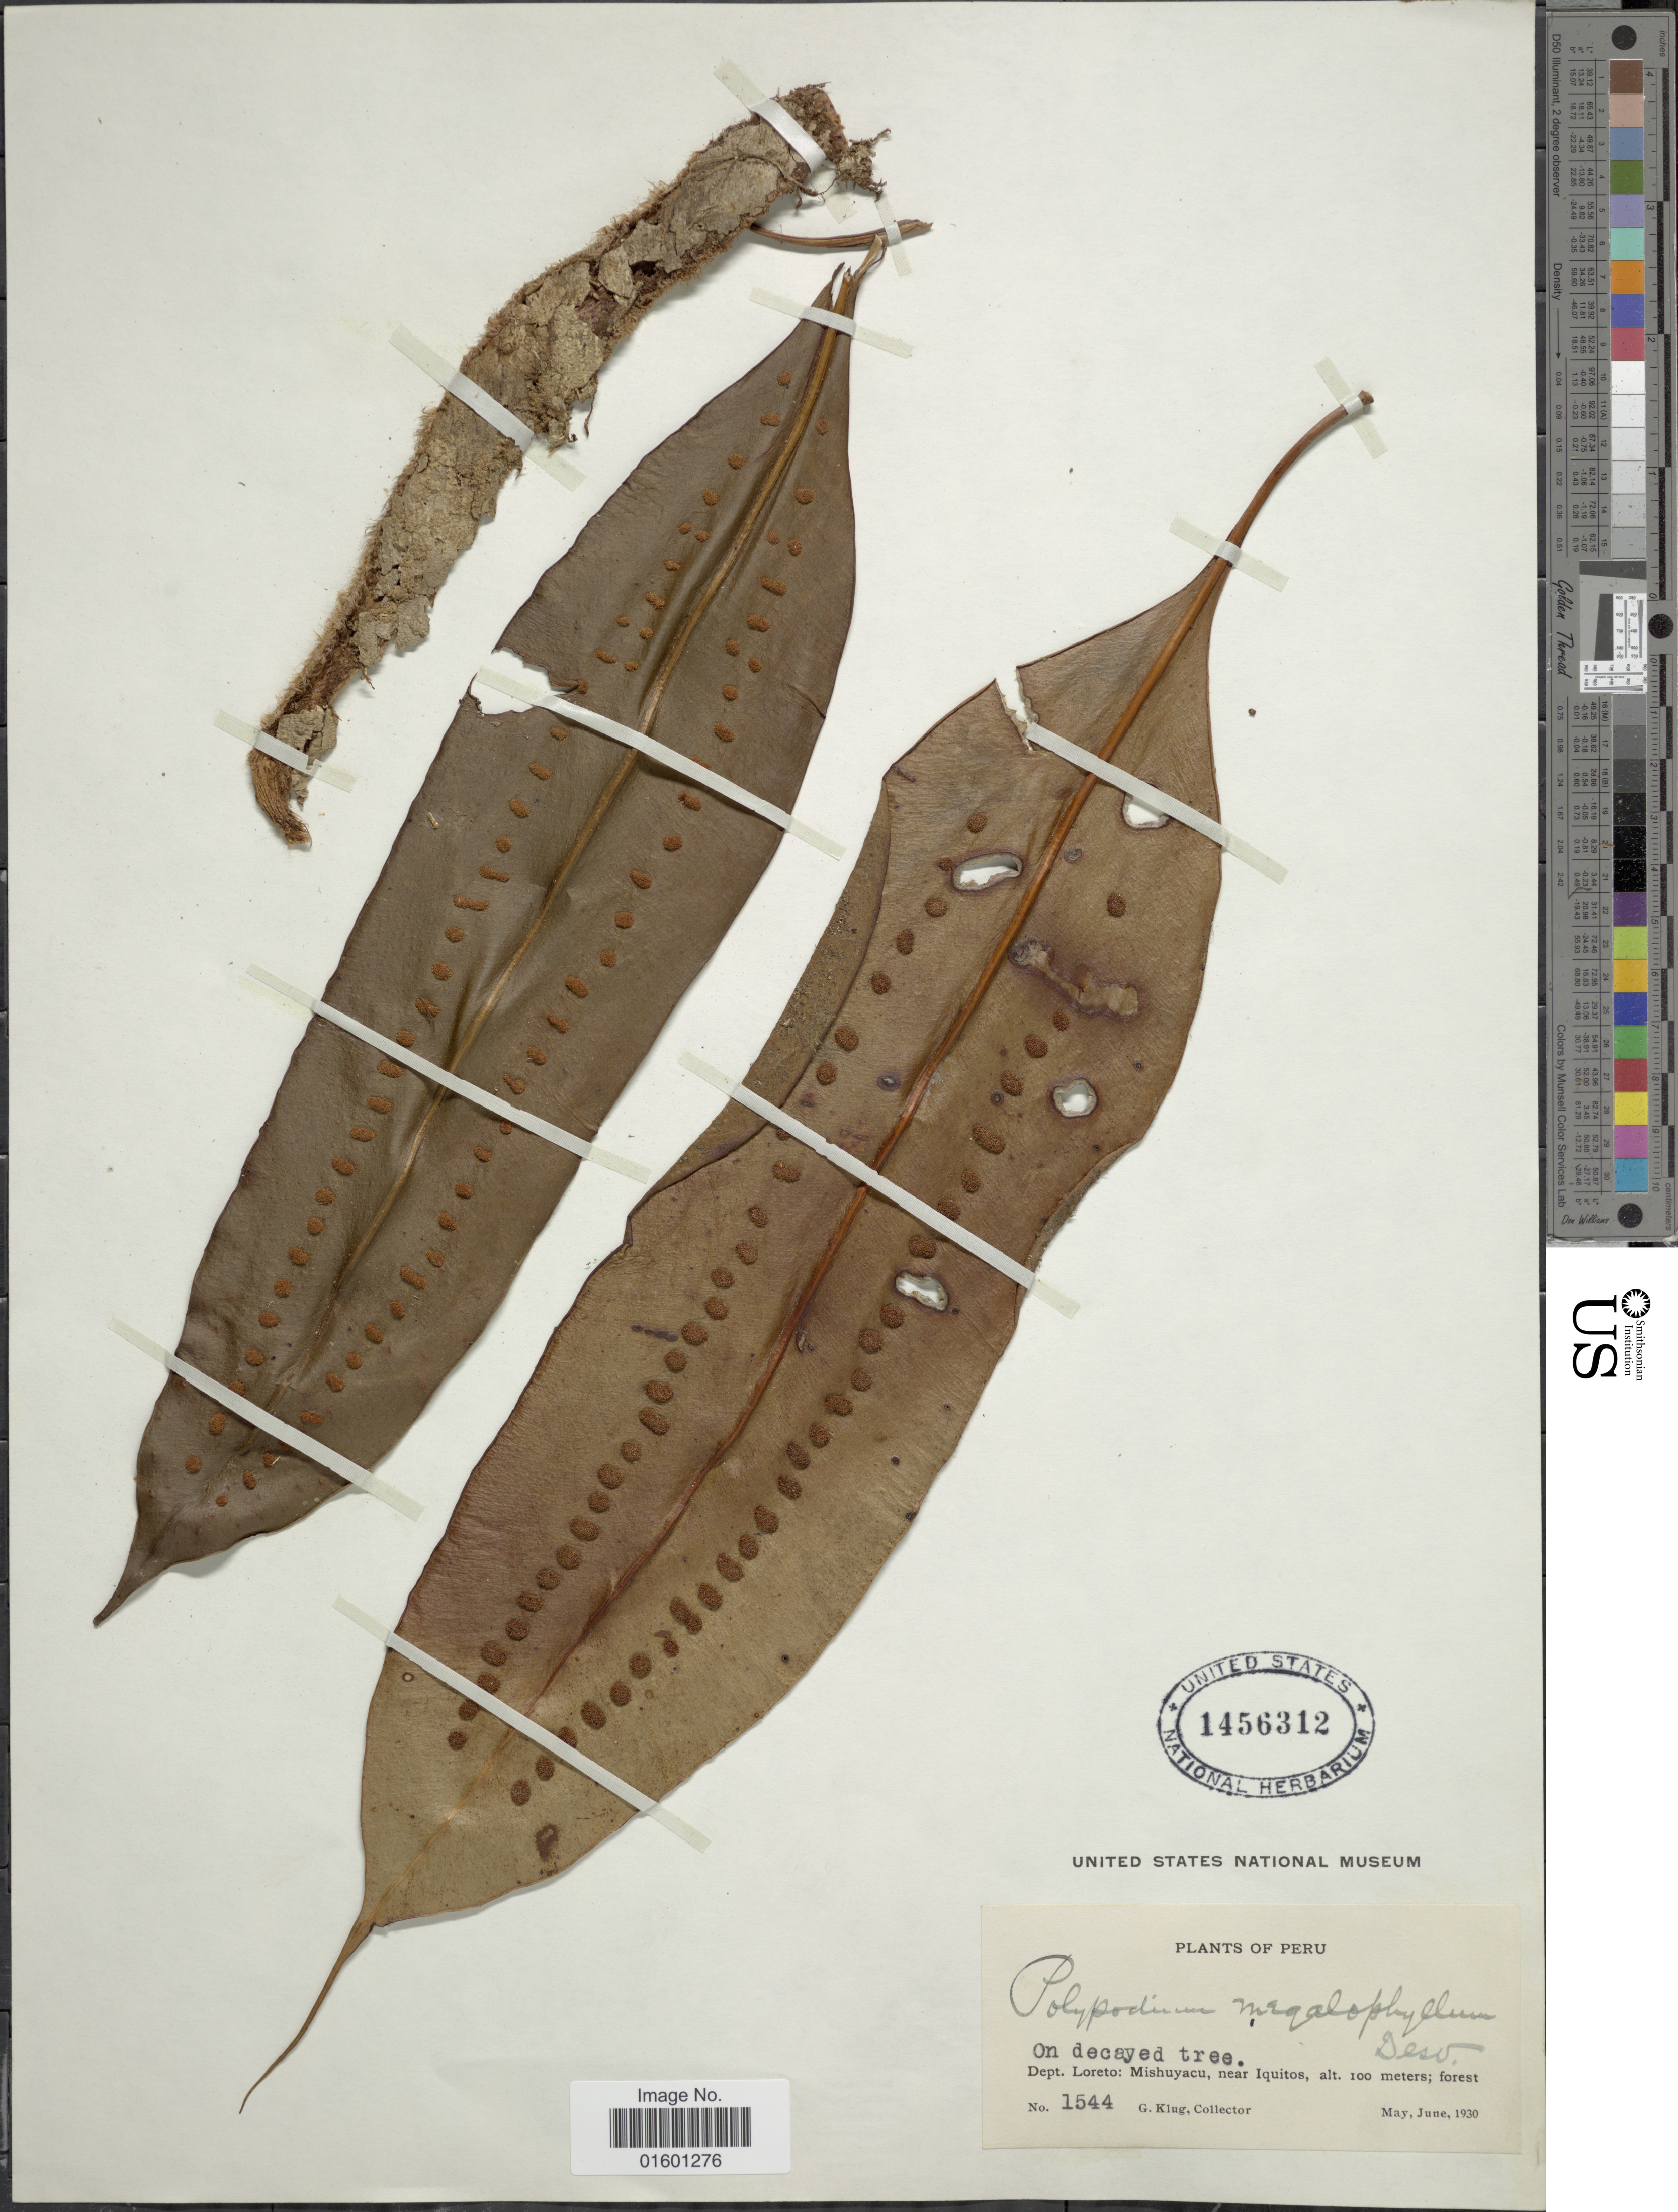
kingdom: Plantae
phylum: Tracheophyta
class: Polypodiopsida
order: Polypodiales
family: Polypodiaceae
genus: Microgramma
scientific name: Microgramma megalophylla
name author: (Desv.) de la Sota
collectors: G. Klug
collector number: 1544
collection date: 1930-05/1930-06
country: Peru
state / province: Loreto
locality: Mishuyacu, near Iquitos; forest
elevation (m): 100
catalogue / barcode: US 1456312